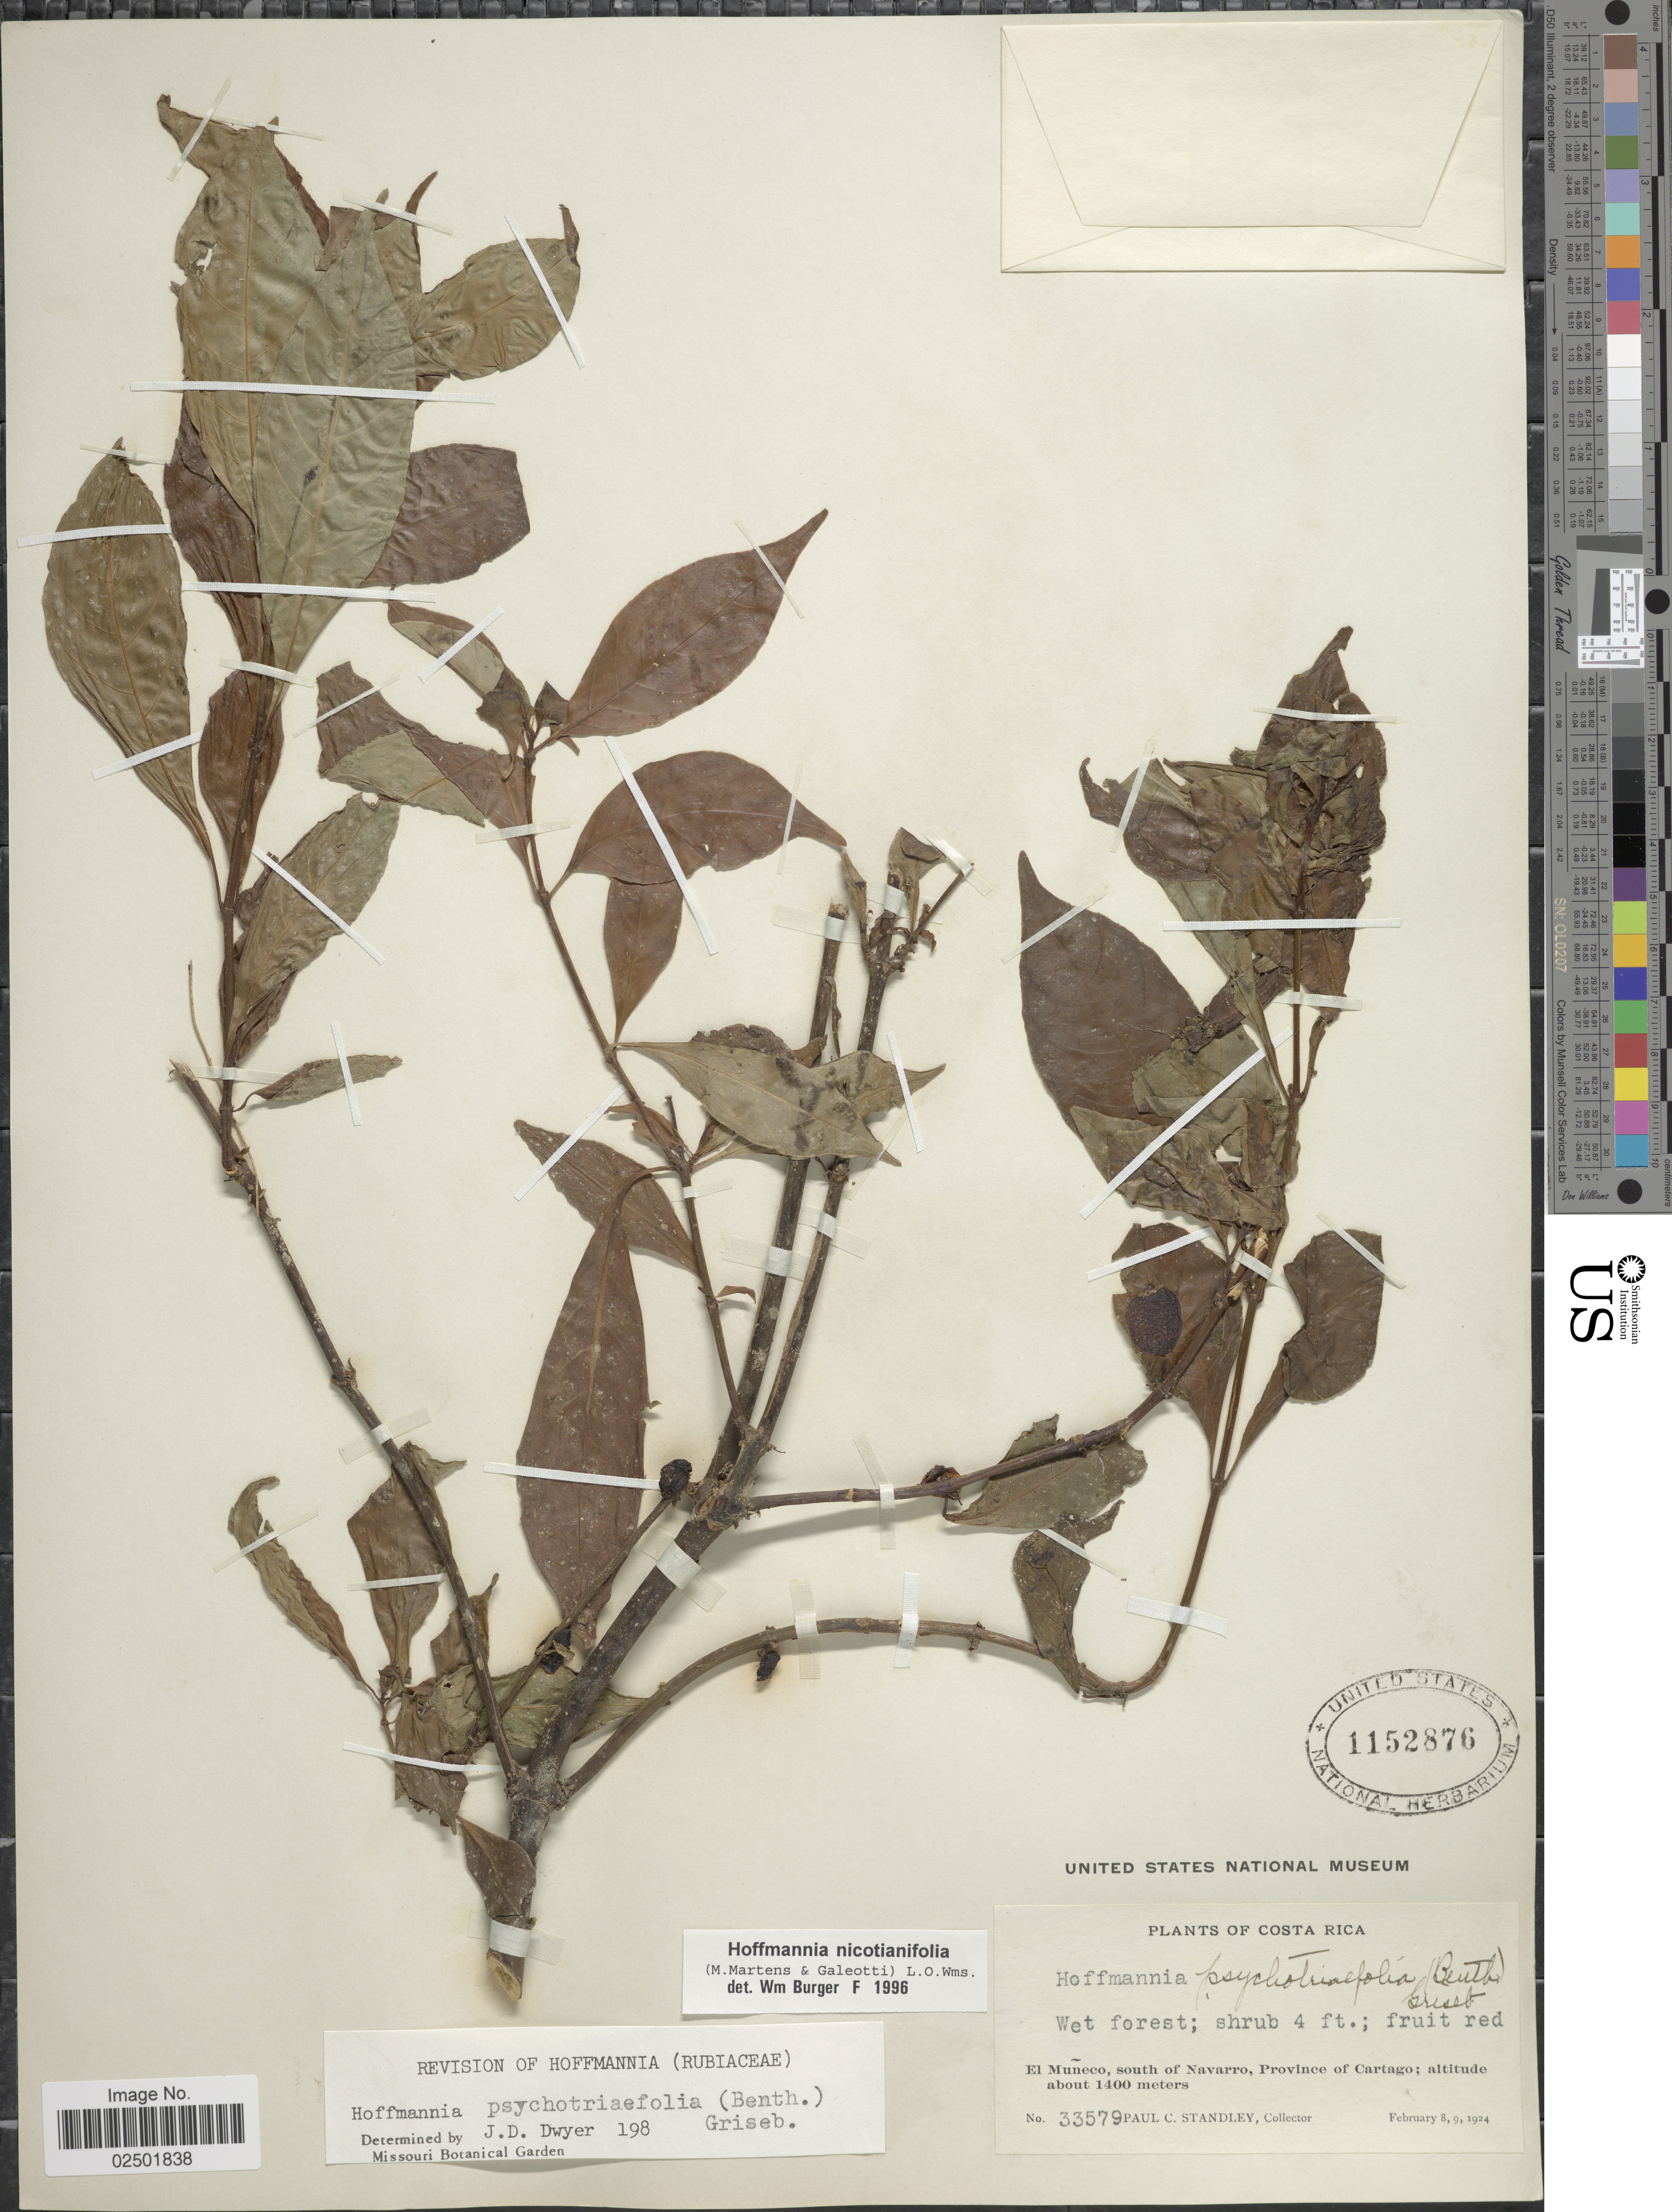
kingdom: Plantae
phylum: Tracheophyta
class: Magnoliopsida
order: Gentianales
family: Rubiaceae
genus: Hoffmannia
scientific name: Hoffmannia nicotianifolia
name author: (M. Martens & Galeoti) L.O. Williams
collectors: P. C. Standley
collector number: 33579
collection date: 1924-02-08/1924-02-09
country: Costa Rica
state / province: Cartago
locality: El Muñeco, south of Navarro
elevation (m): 1400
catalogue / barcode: US 1152876